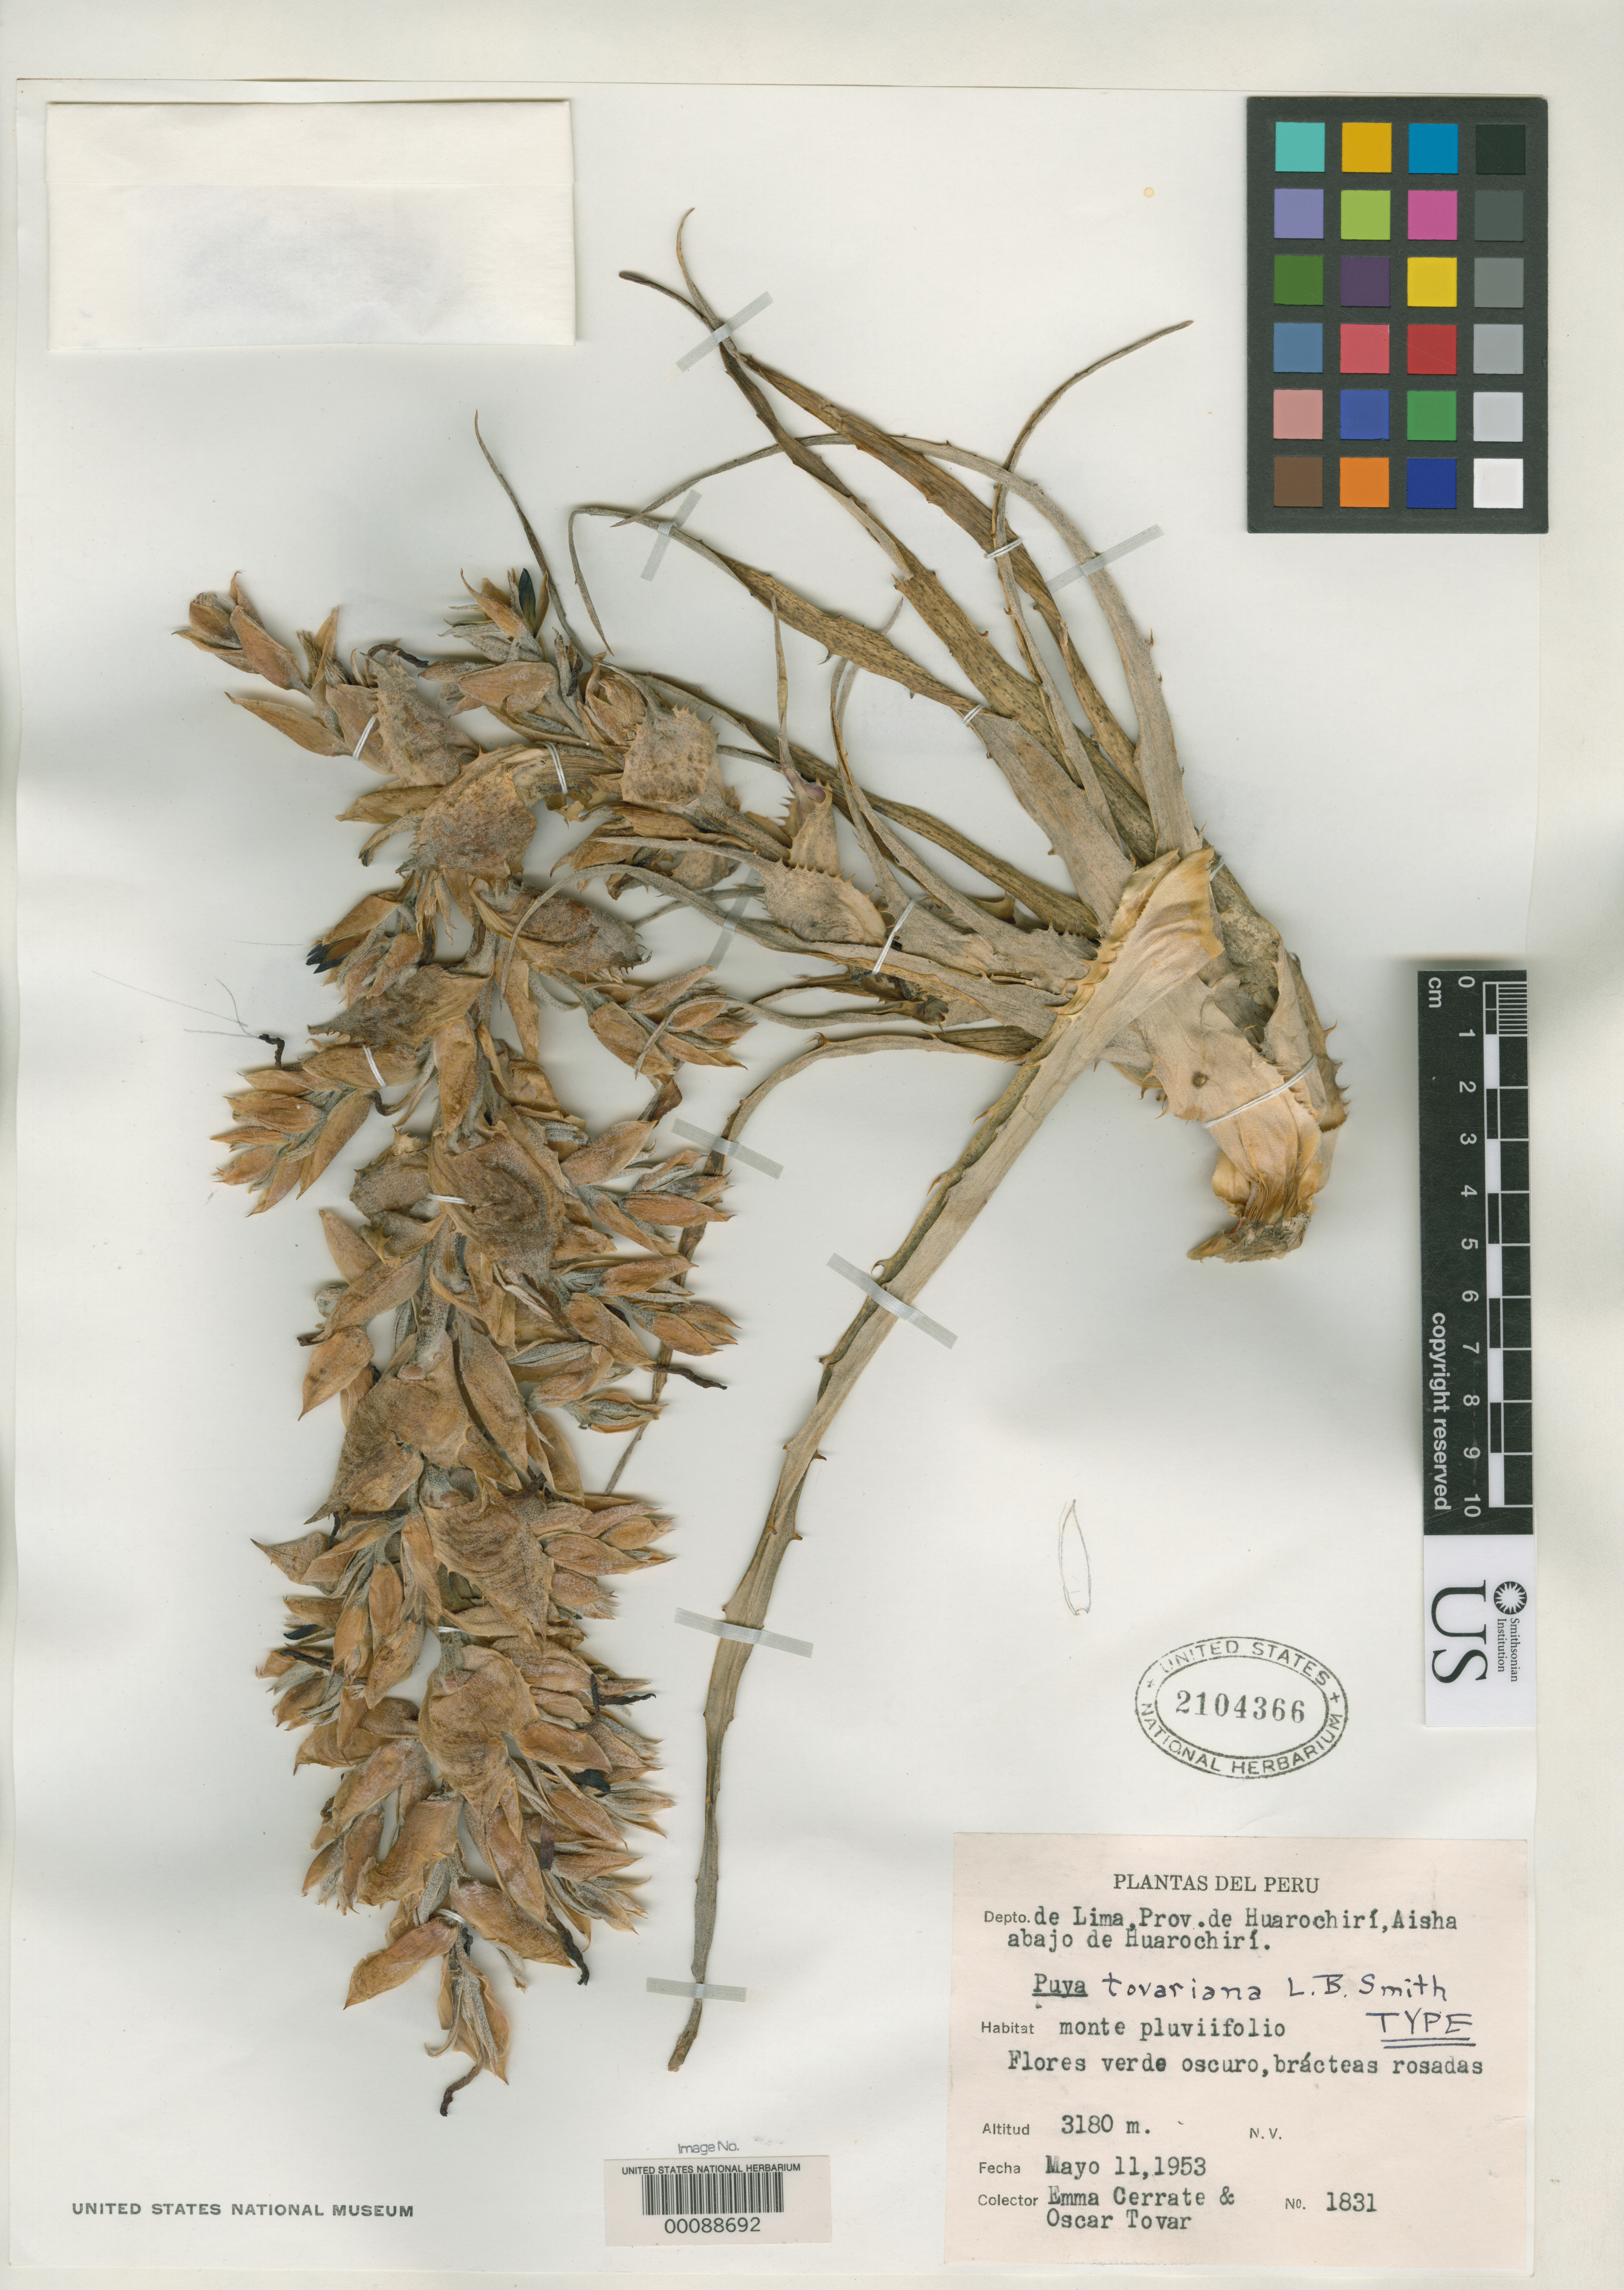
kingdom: Plantae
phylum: Tracheophyta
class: Liliopsida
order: Poales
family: Bromeliaceae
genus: Puya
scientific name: Puya tovariana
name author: L.B. Sm.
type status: Holotype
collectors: E. Cerrate & Ó. Tovar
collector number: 1831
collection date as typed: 11 May 1953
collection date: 1953-05-11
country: Peru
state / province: Lima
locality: Aisha, below Huarochiri.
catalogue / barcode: US 2104366